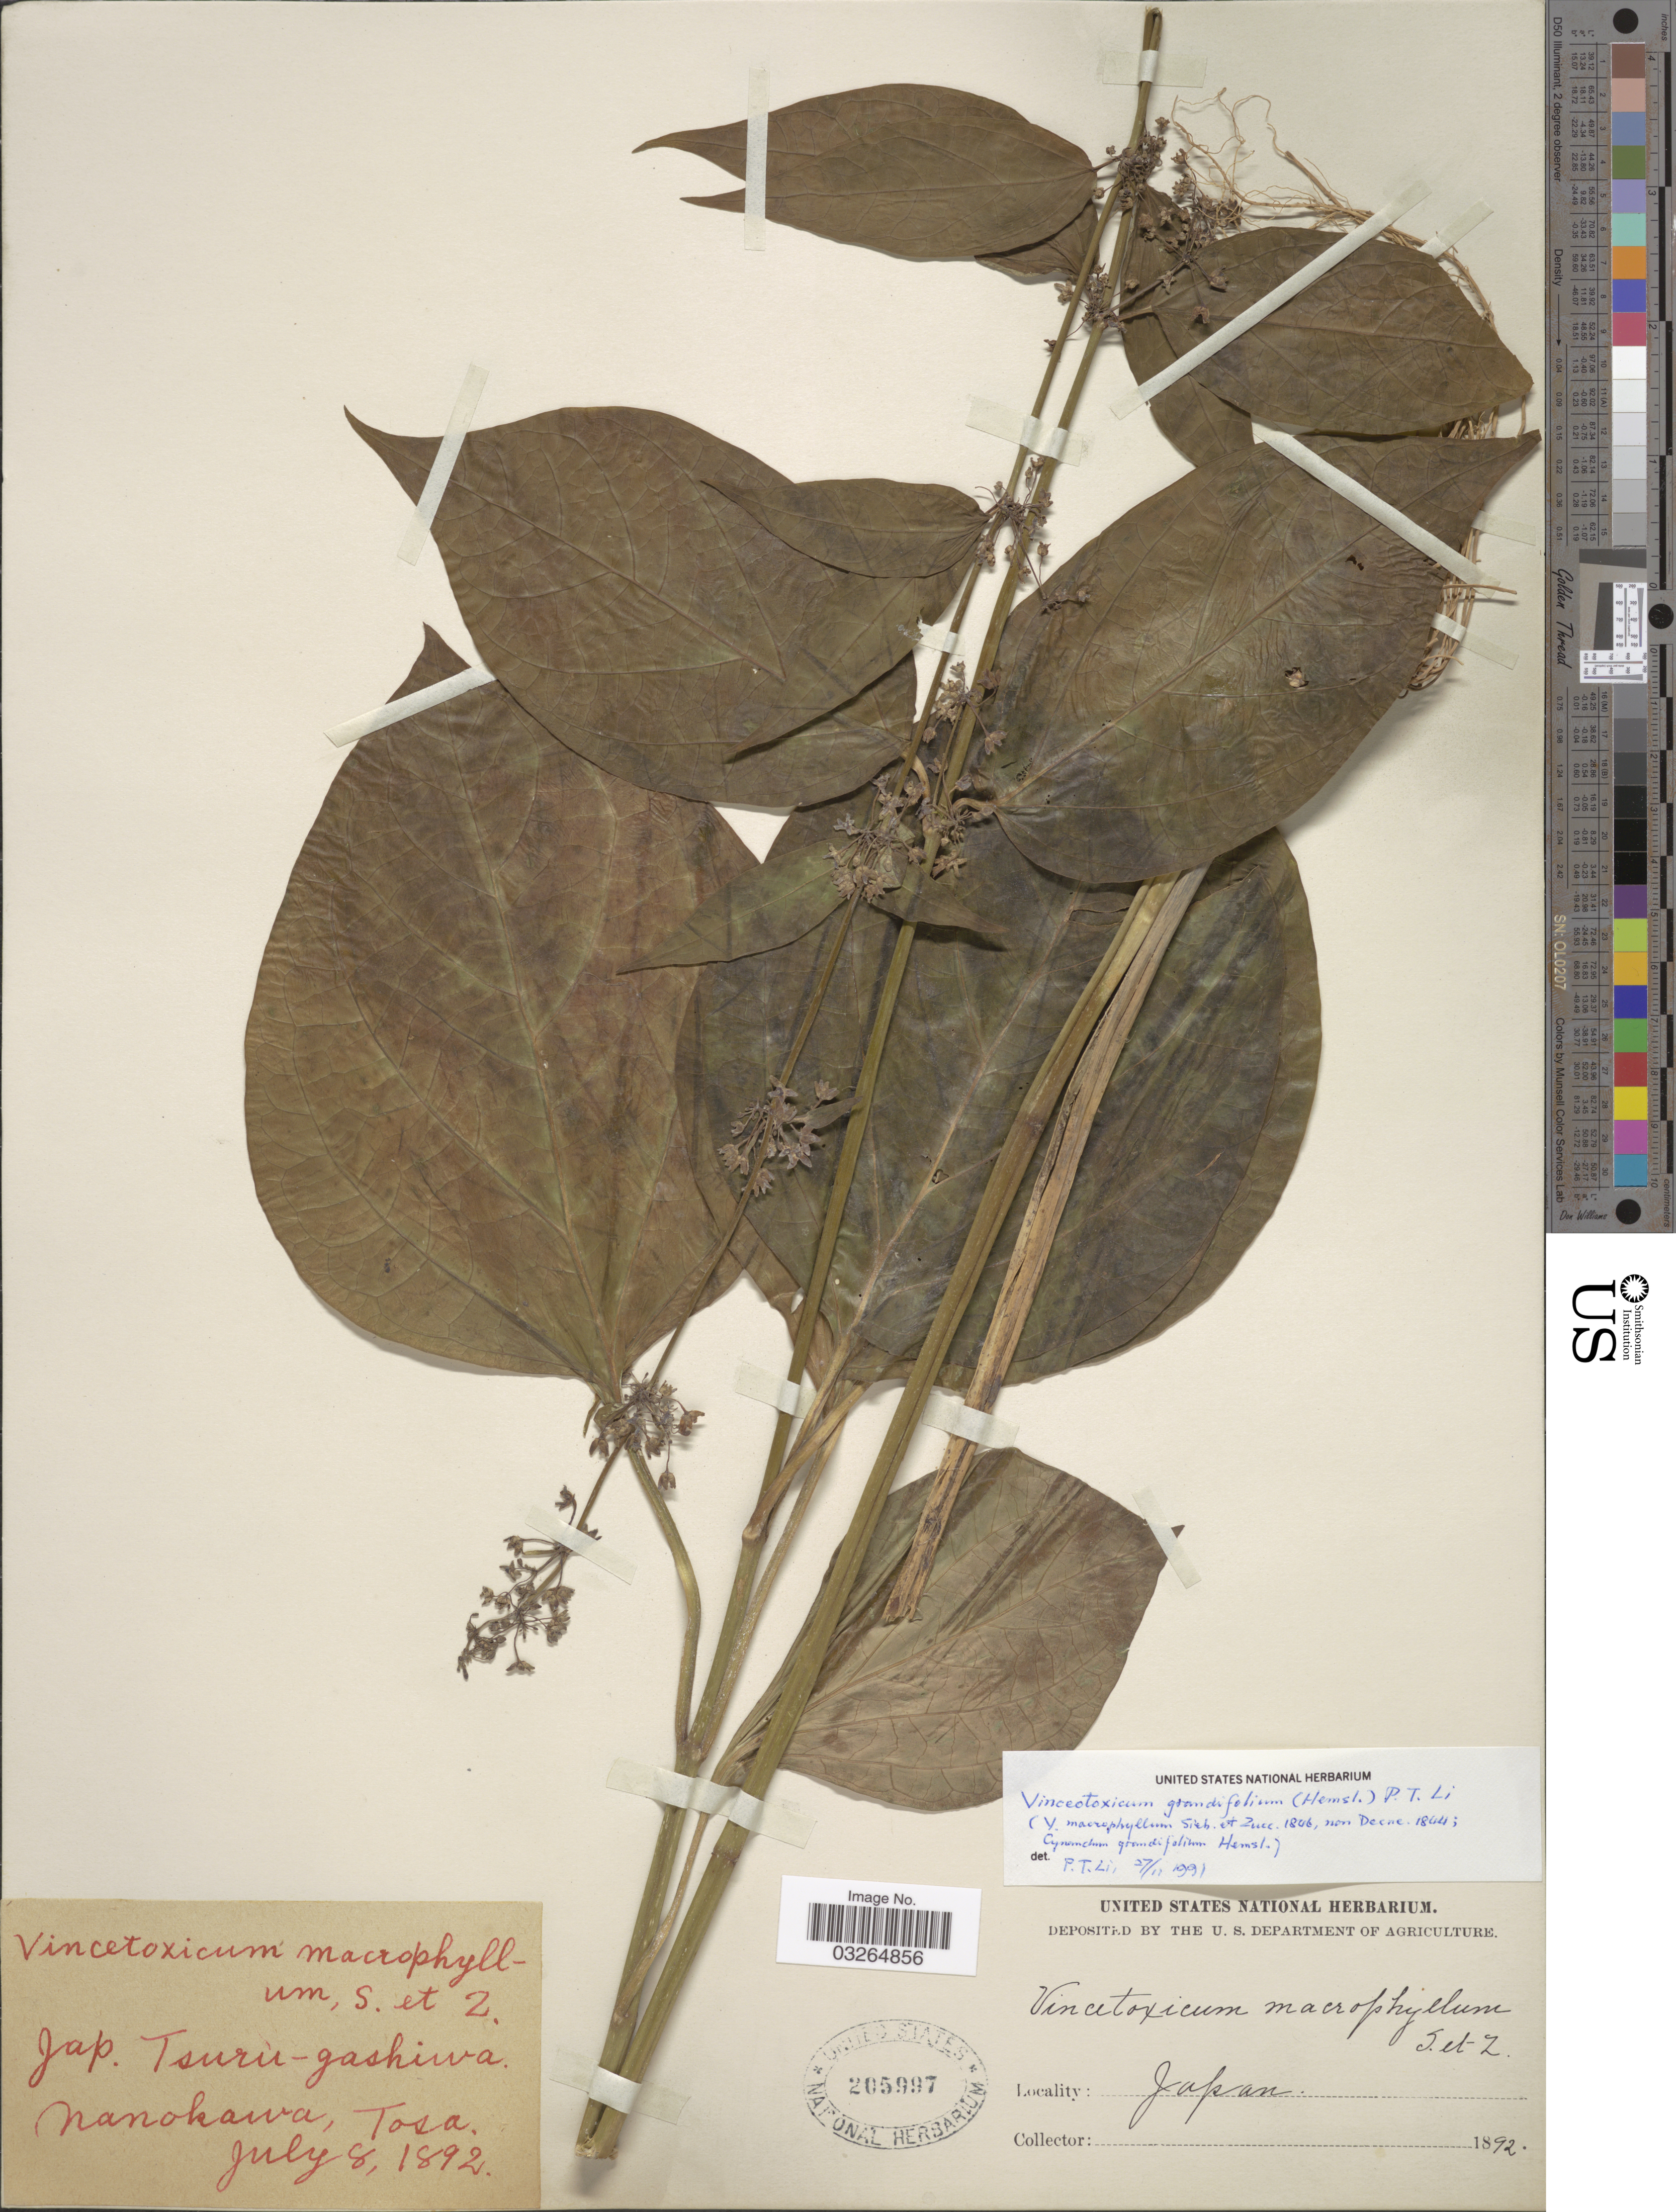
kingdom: Plantae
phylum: Tracheophyta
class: Magnoliopsida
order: Gentianales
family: Apocynaceae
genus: Cynanchum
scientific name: Cynanchum grandifolium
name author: Hemsl.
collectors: ex herb. United States National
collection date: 1892-07-08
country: Japan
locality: Nanokawa, Tosa.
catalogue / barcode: US 205997